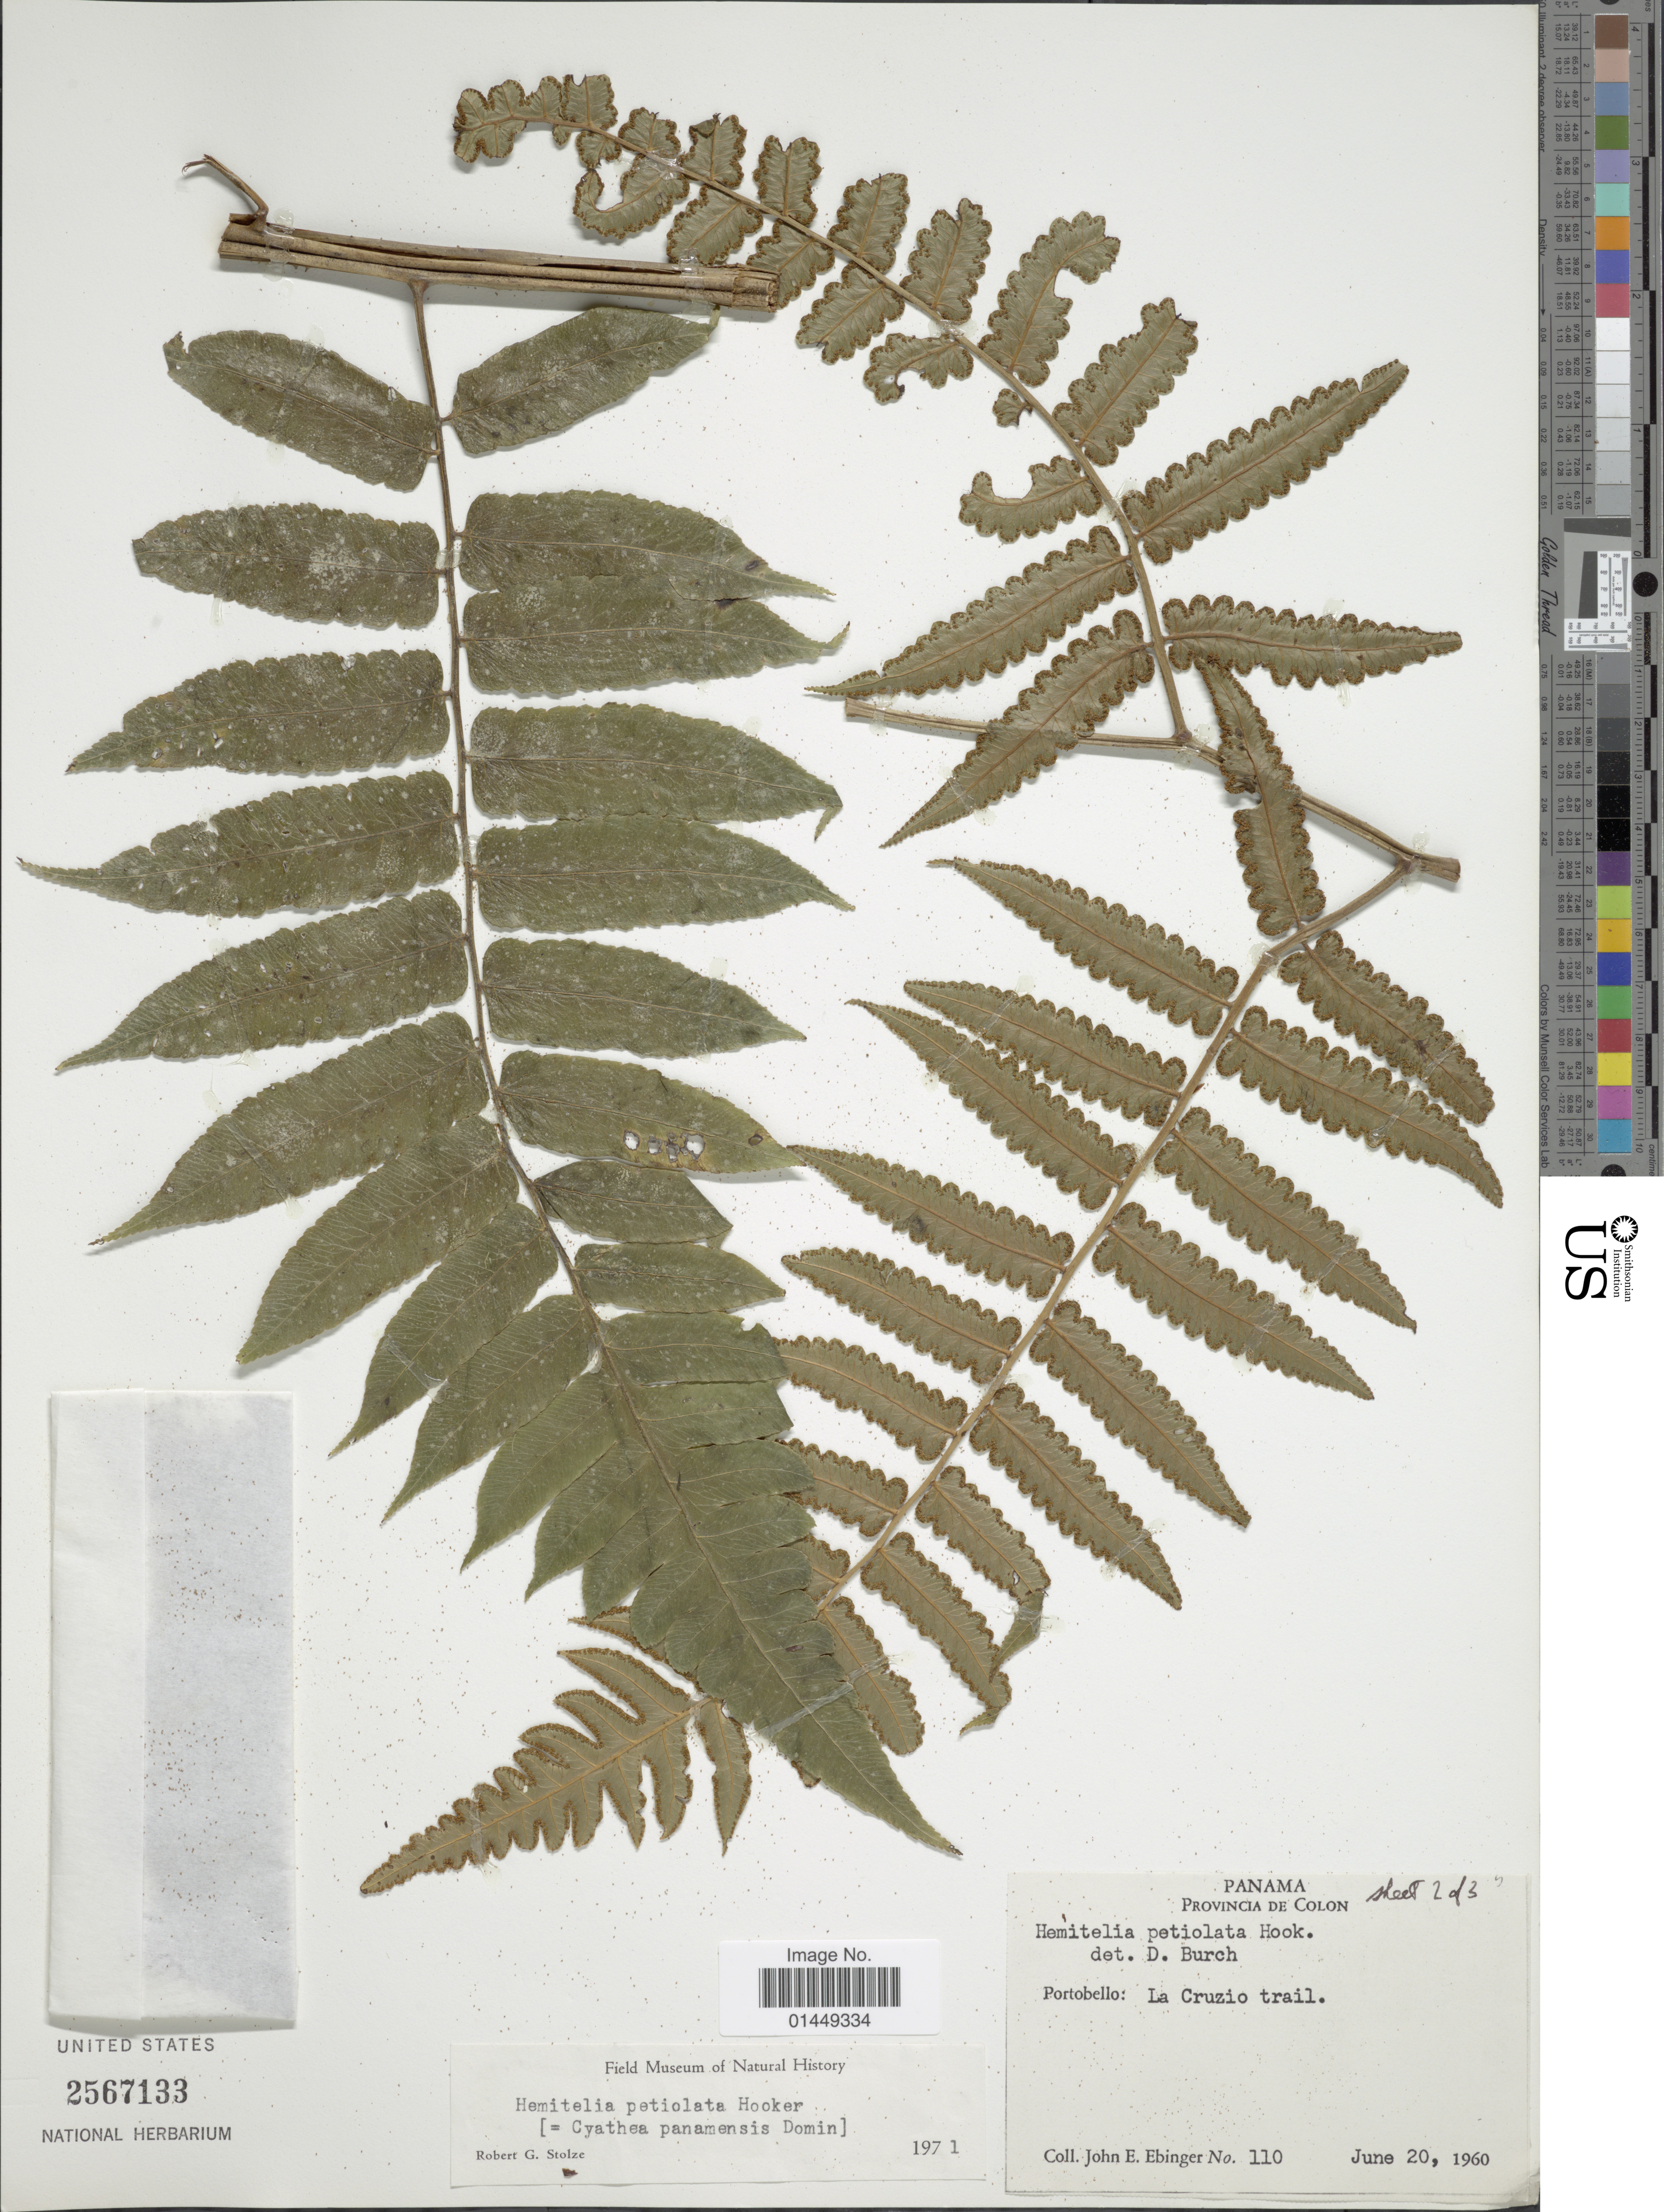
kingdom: Plantae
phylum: Tracheophyta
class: Polypodiopsida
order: Cyatheales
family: Cyatheaceae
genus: Cyathea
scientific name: Cyathea petiolata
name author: (Hook.) R.M. Tryon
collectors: J. Ebinger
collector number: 110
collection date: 1960-06-20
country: Panama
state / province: Colón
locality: Provincia de Colon. Portobello: La Cruzio trail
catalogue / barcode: US 2567133